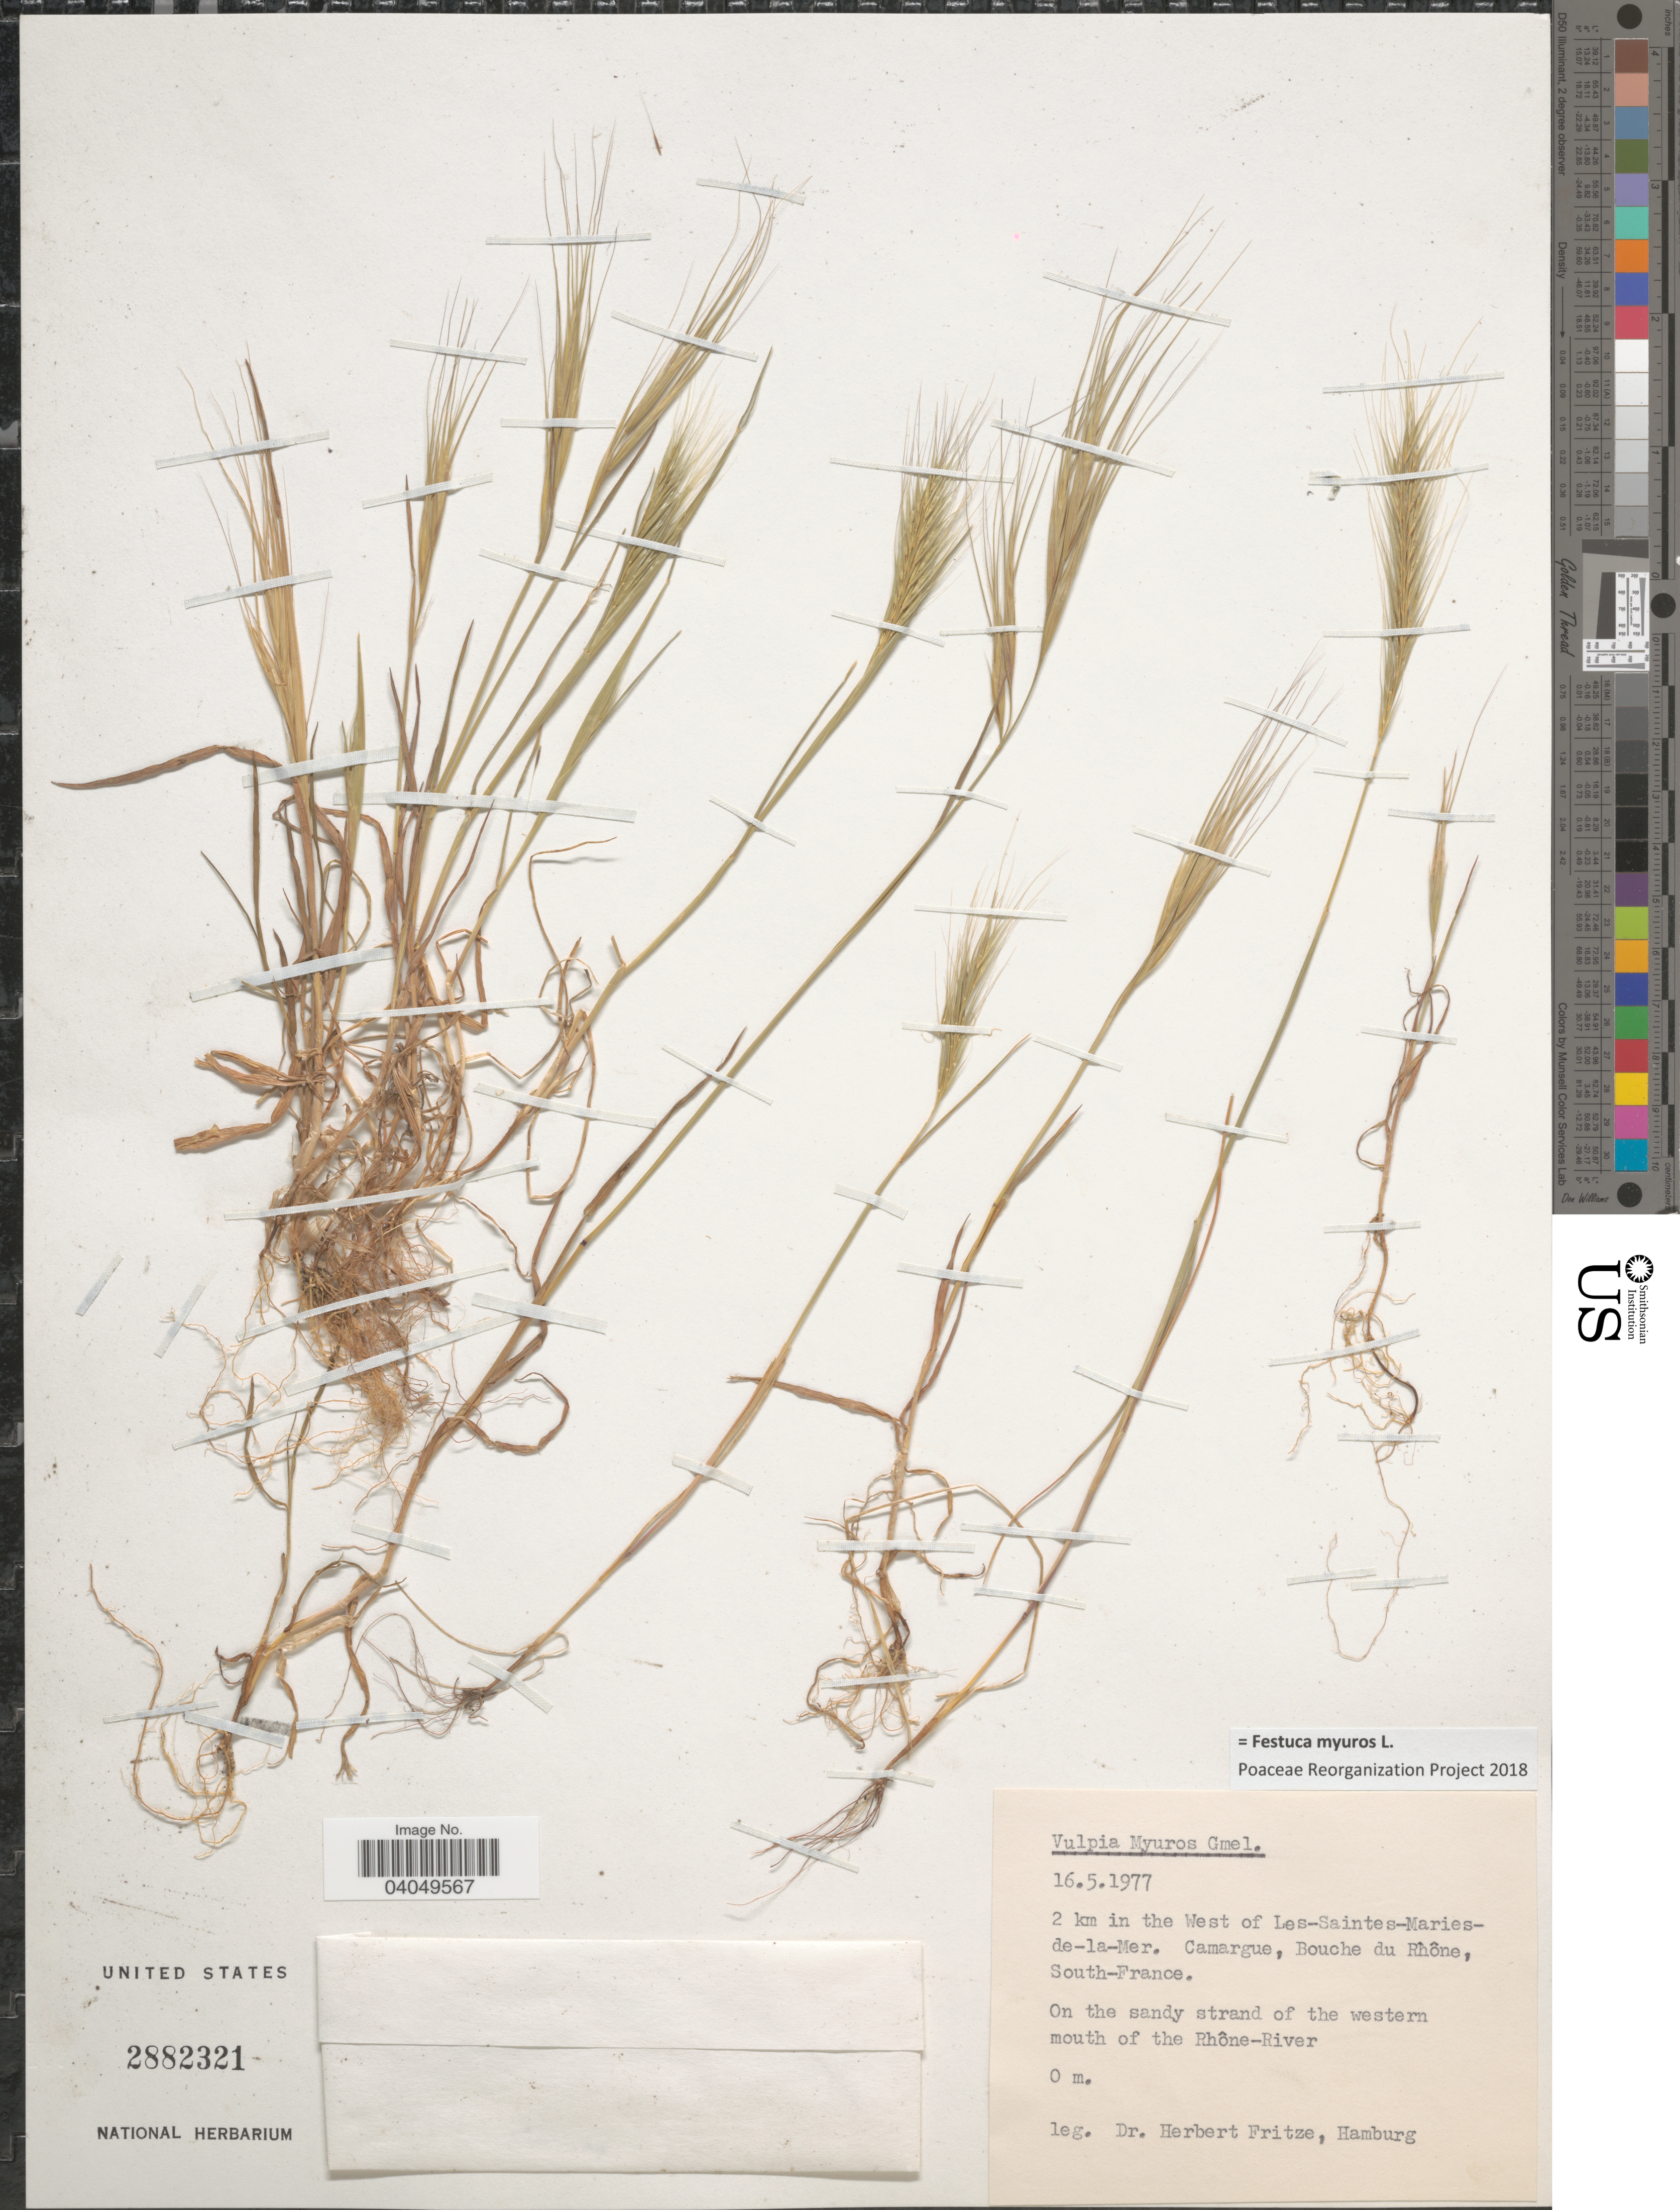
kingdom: Plantae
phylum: Tracheophyta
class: Liliopsida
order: Poales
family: Poaceae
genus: Festuca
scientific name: Festuca myuros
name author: L.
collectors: H. Fritze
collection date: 1977-05-16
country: France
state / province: Auvergne-Rhône-Alpes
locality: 2 km in the West of Les-Saintes-Maries-de-la-Mer. Camargue, Bouche du Rhône, South-France. On the sandy strand of the western mouth of the Rhône-River.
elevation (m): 0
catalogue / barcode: US 2882321